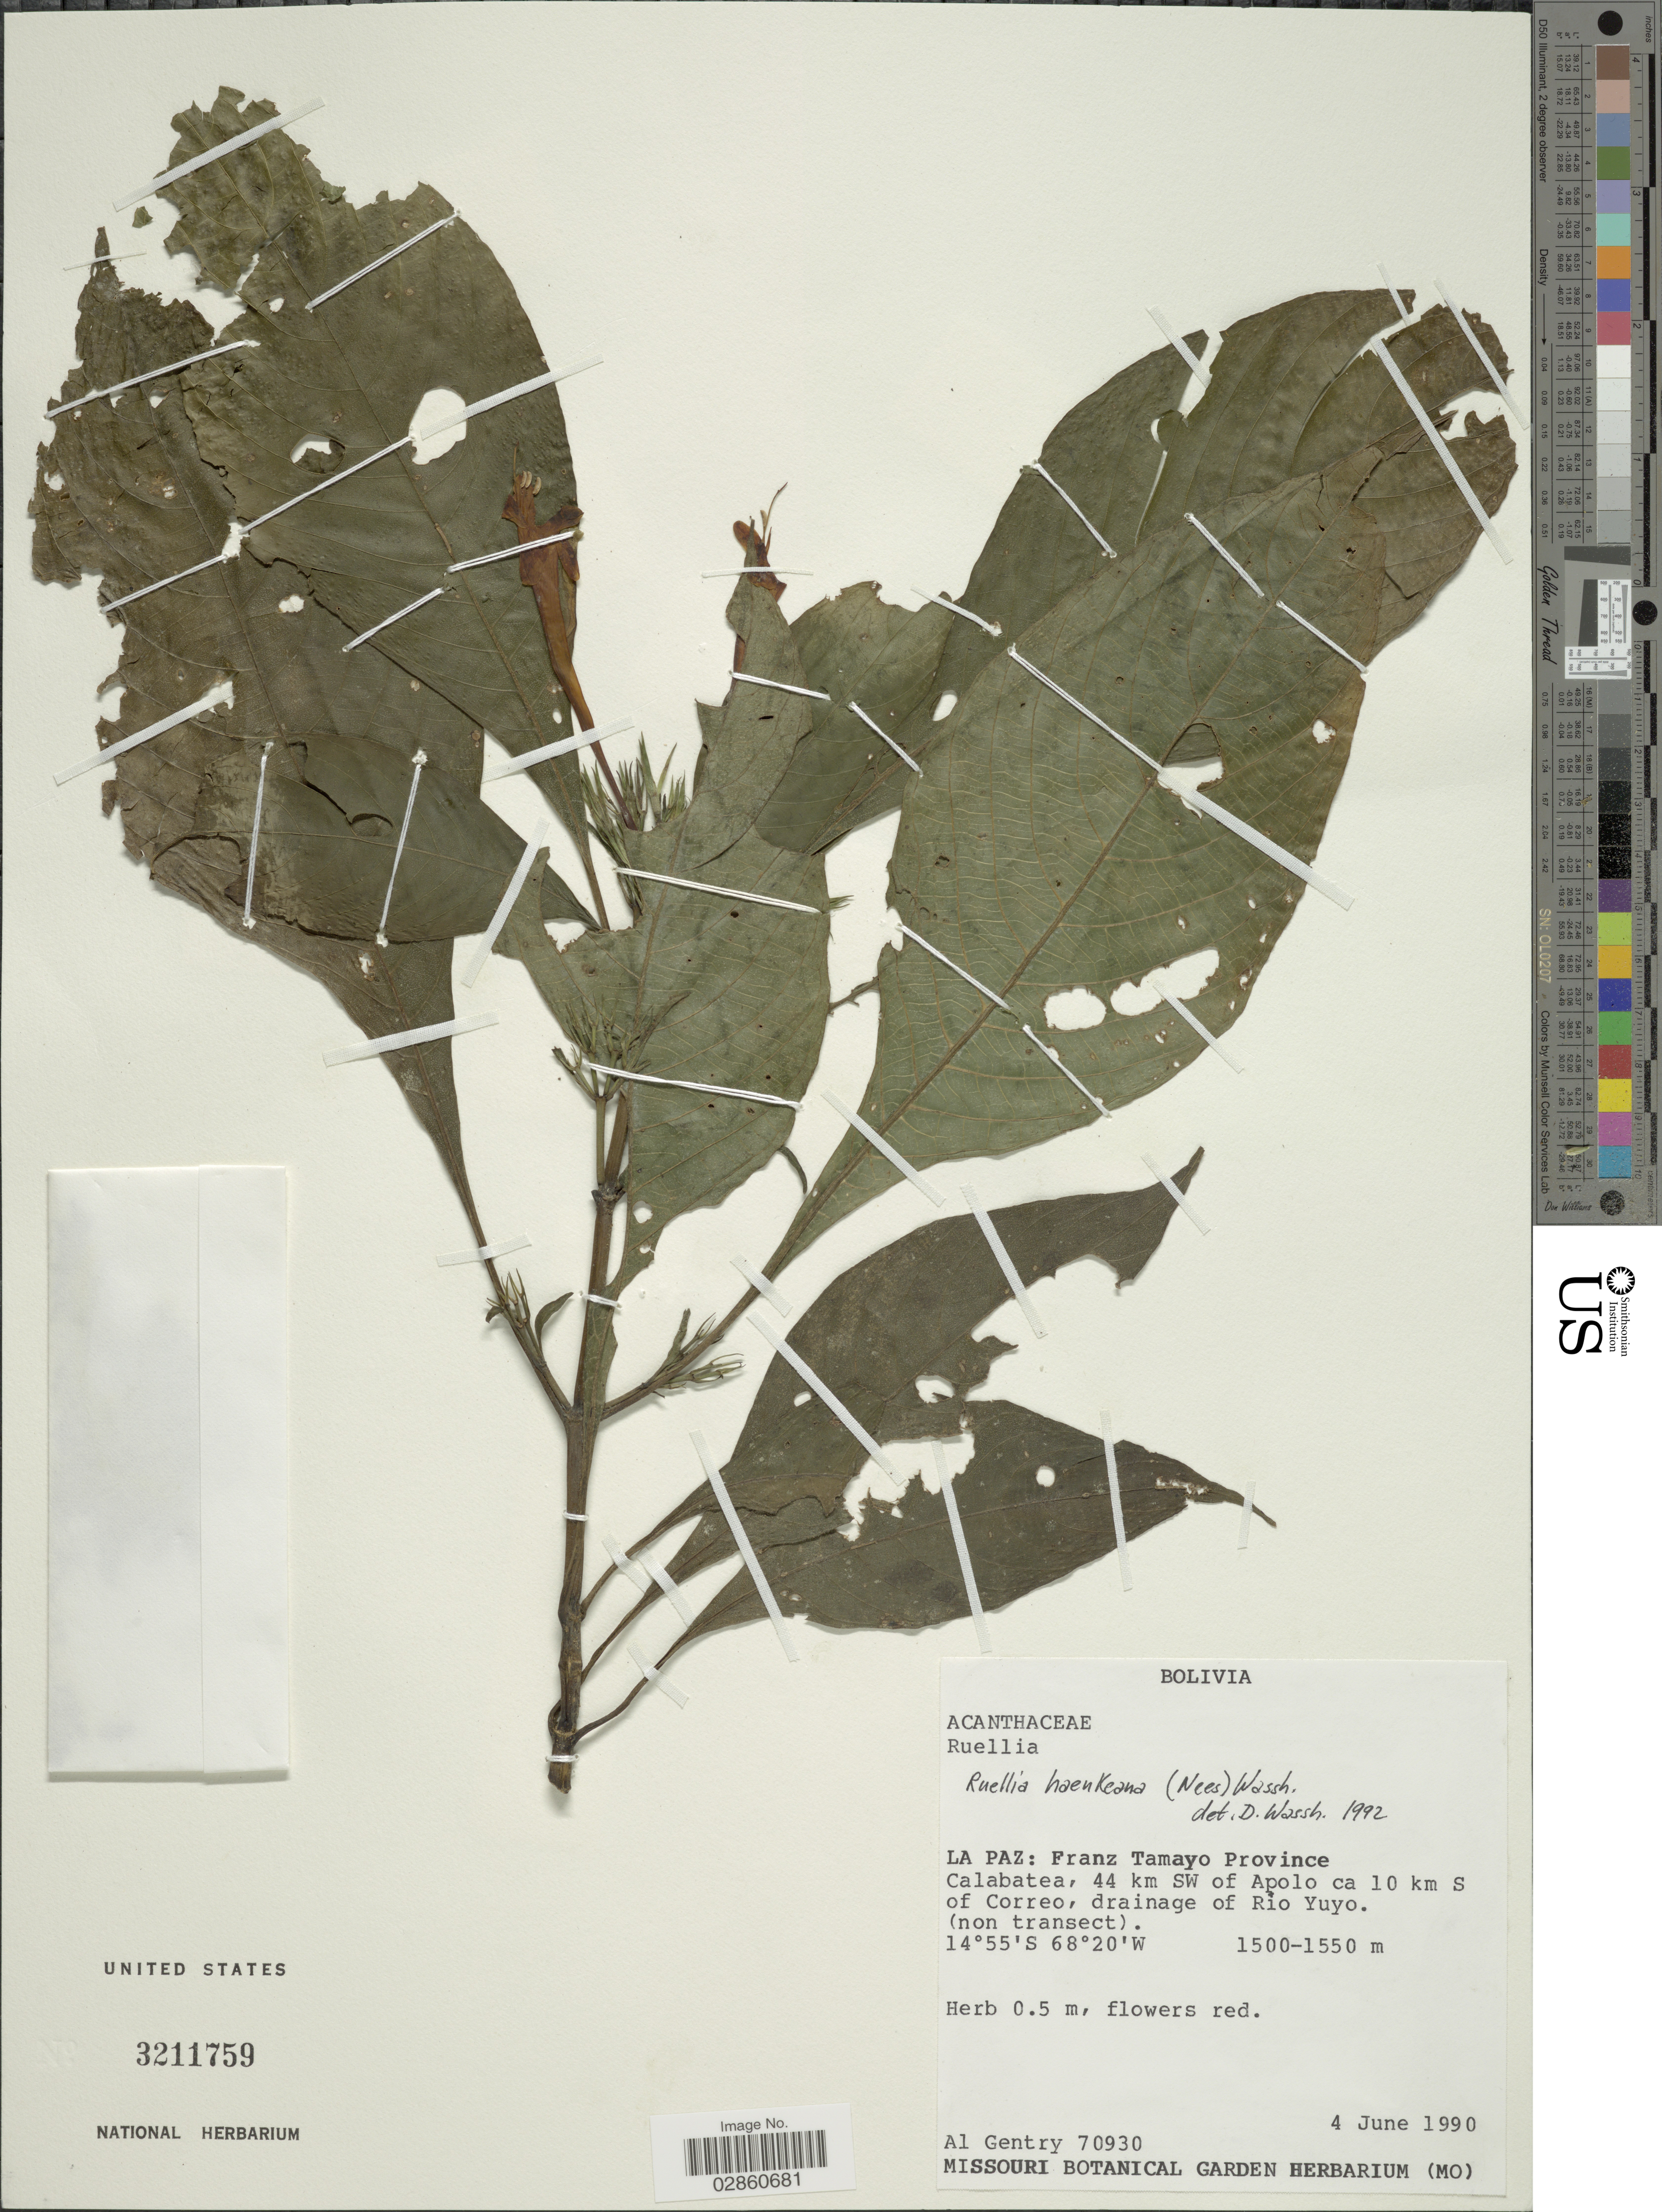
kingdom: Plantae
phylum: Tracheophyta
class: Magnoliopsida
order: Lamiales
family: Acanthaceae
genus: Ruellia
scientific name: Ruellia haenkeana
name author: (Nees) Wassh.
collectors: A. H. Gentry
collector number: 70930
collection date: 1990-06-04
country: Bolivia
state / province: La Paz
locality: La Paz: Franz Tamayo Province. Calabatea, 44 km SW of Apolo ca 10 km S of Correo, drainage of Rio Yuyo.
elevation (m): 1500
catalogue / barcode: US 3211759